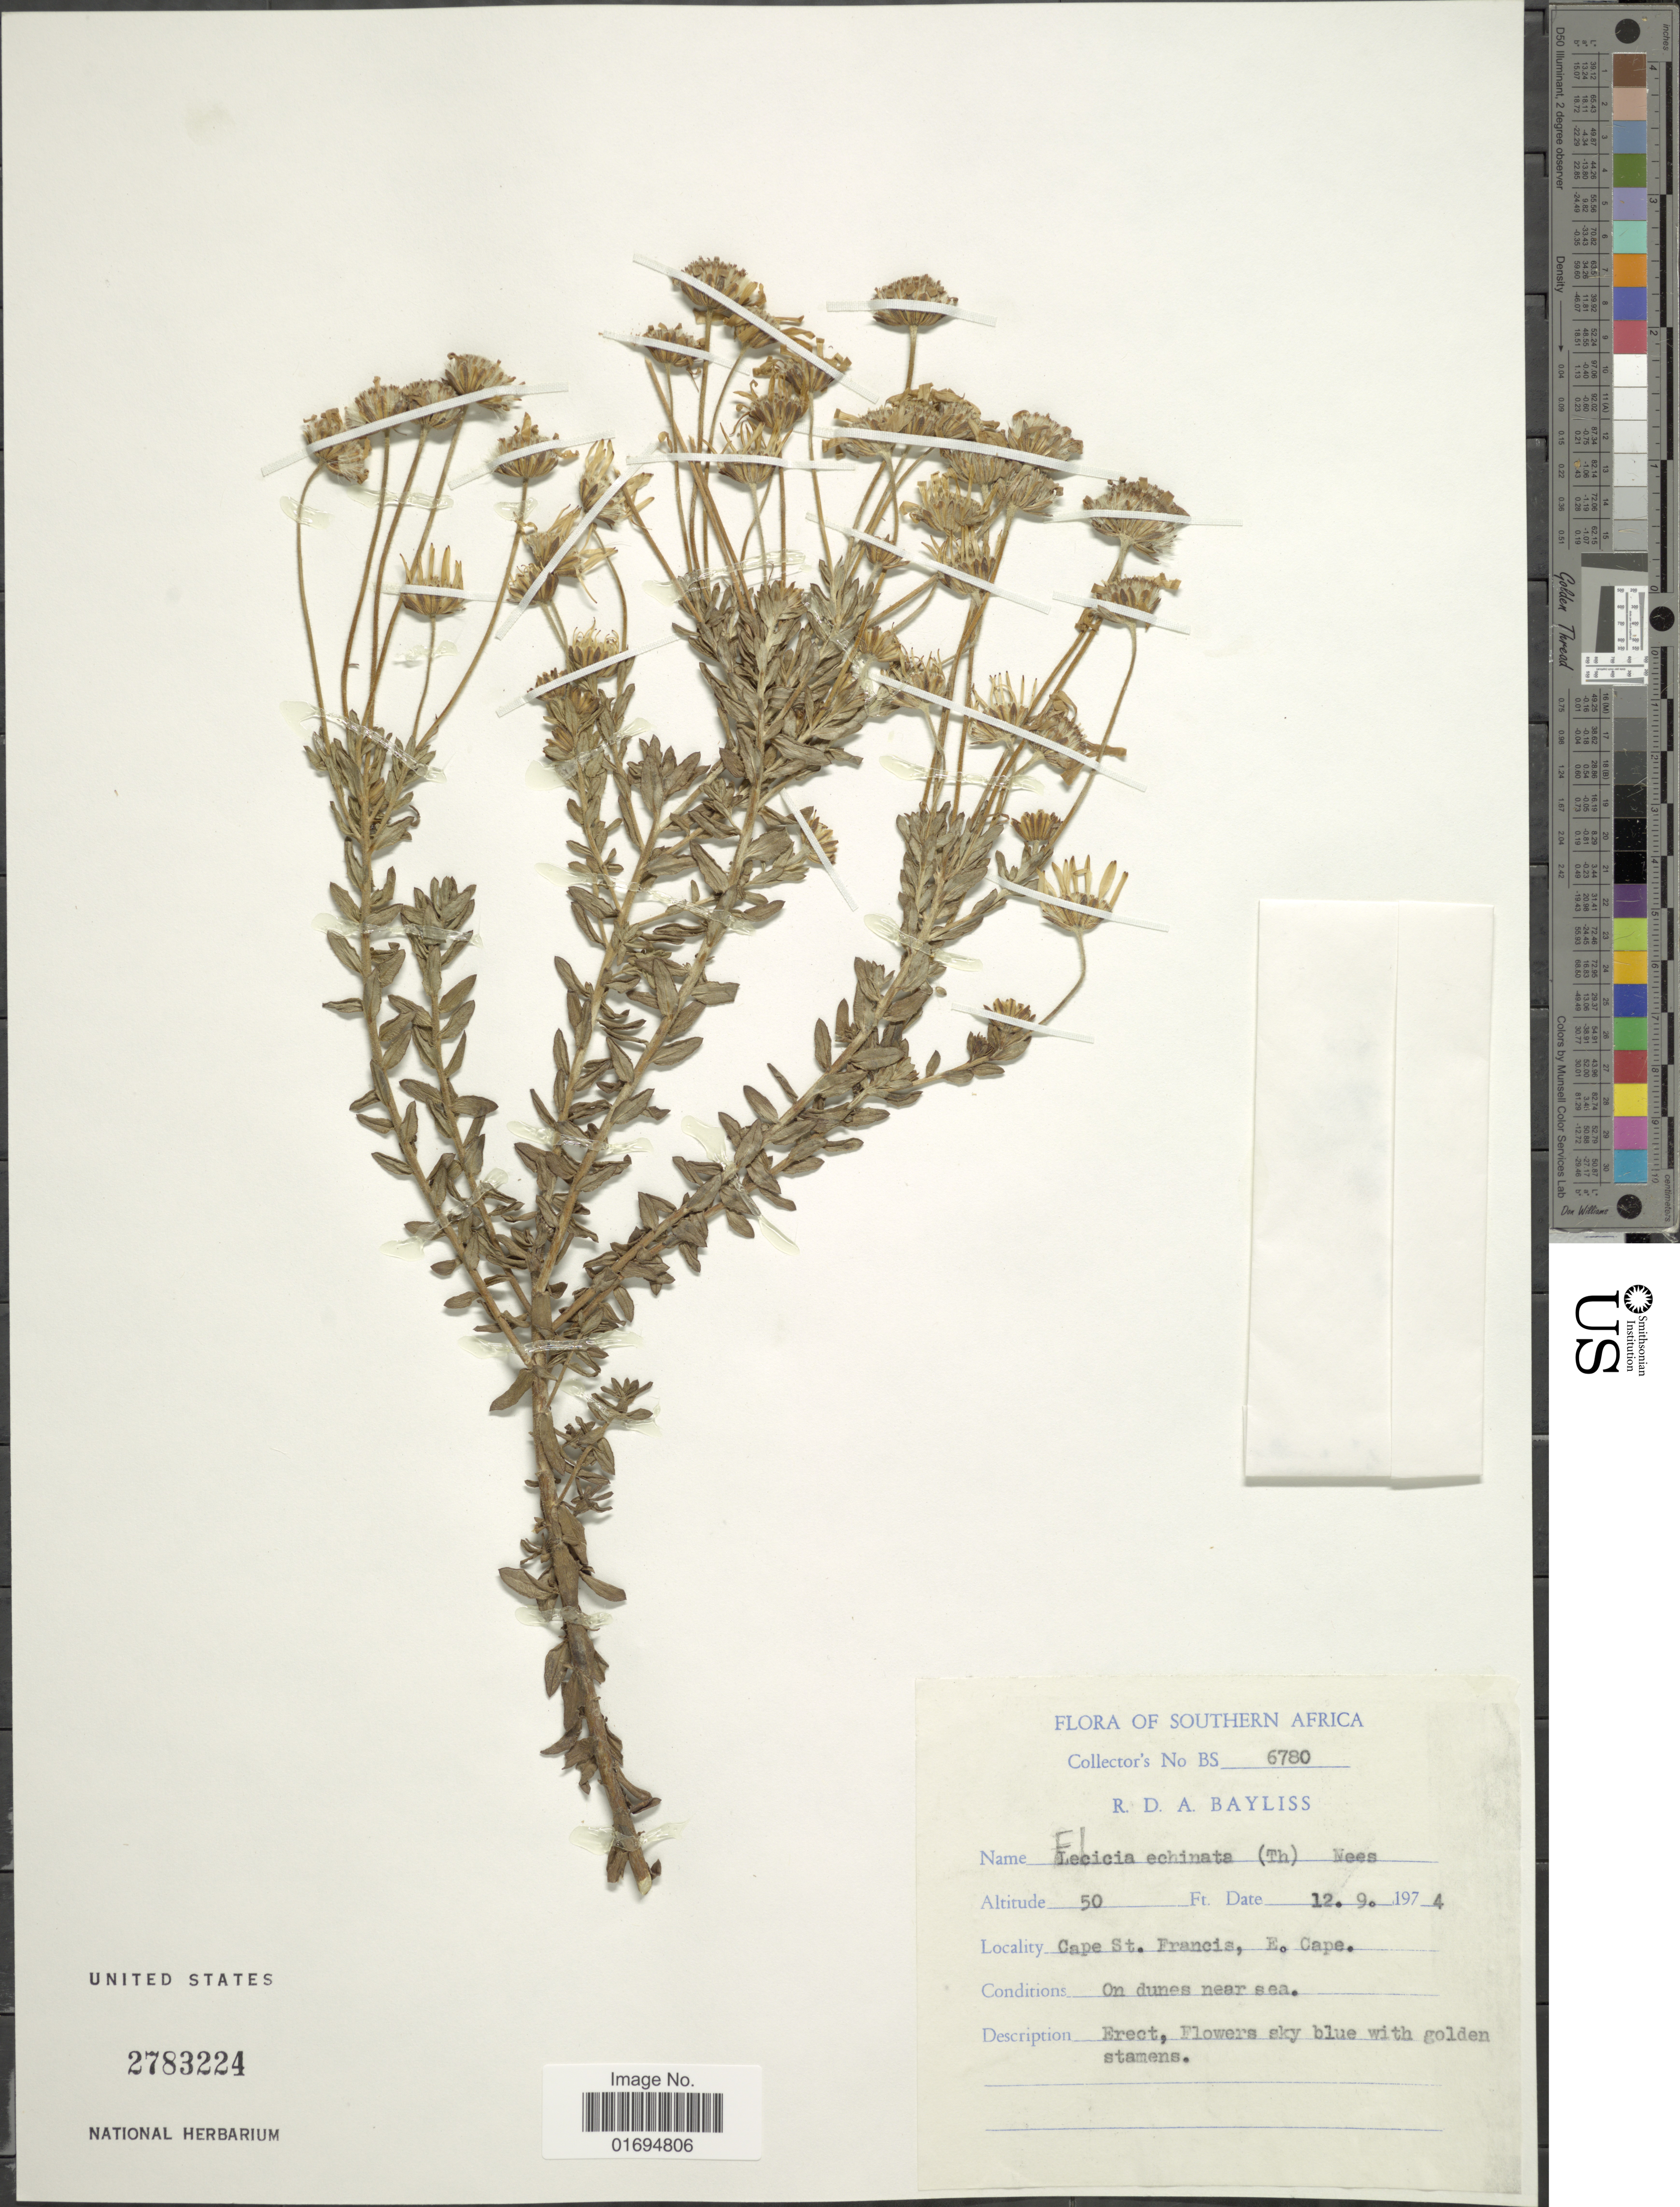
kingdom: Plantae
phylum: Tracheophyta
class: Magnoliopsida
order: Asterales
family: Asteraceae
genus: Felicia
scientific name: Felicia echinata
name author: (Thunb.) Nees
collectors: R. Bayliss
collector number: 6780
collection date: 1974-09-12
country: South Africa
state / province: Eastern Cape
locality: Cape St. Francis, E. Cape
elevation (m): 15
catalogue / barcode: US 2783224